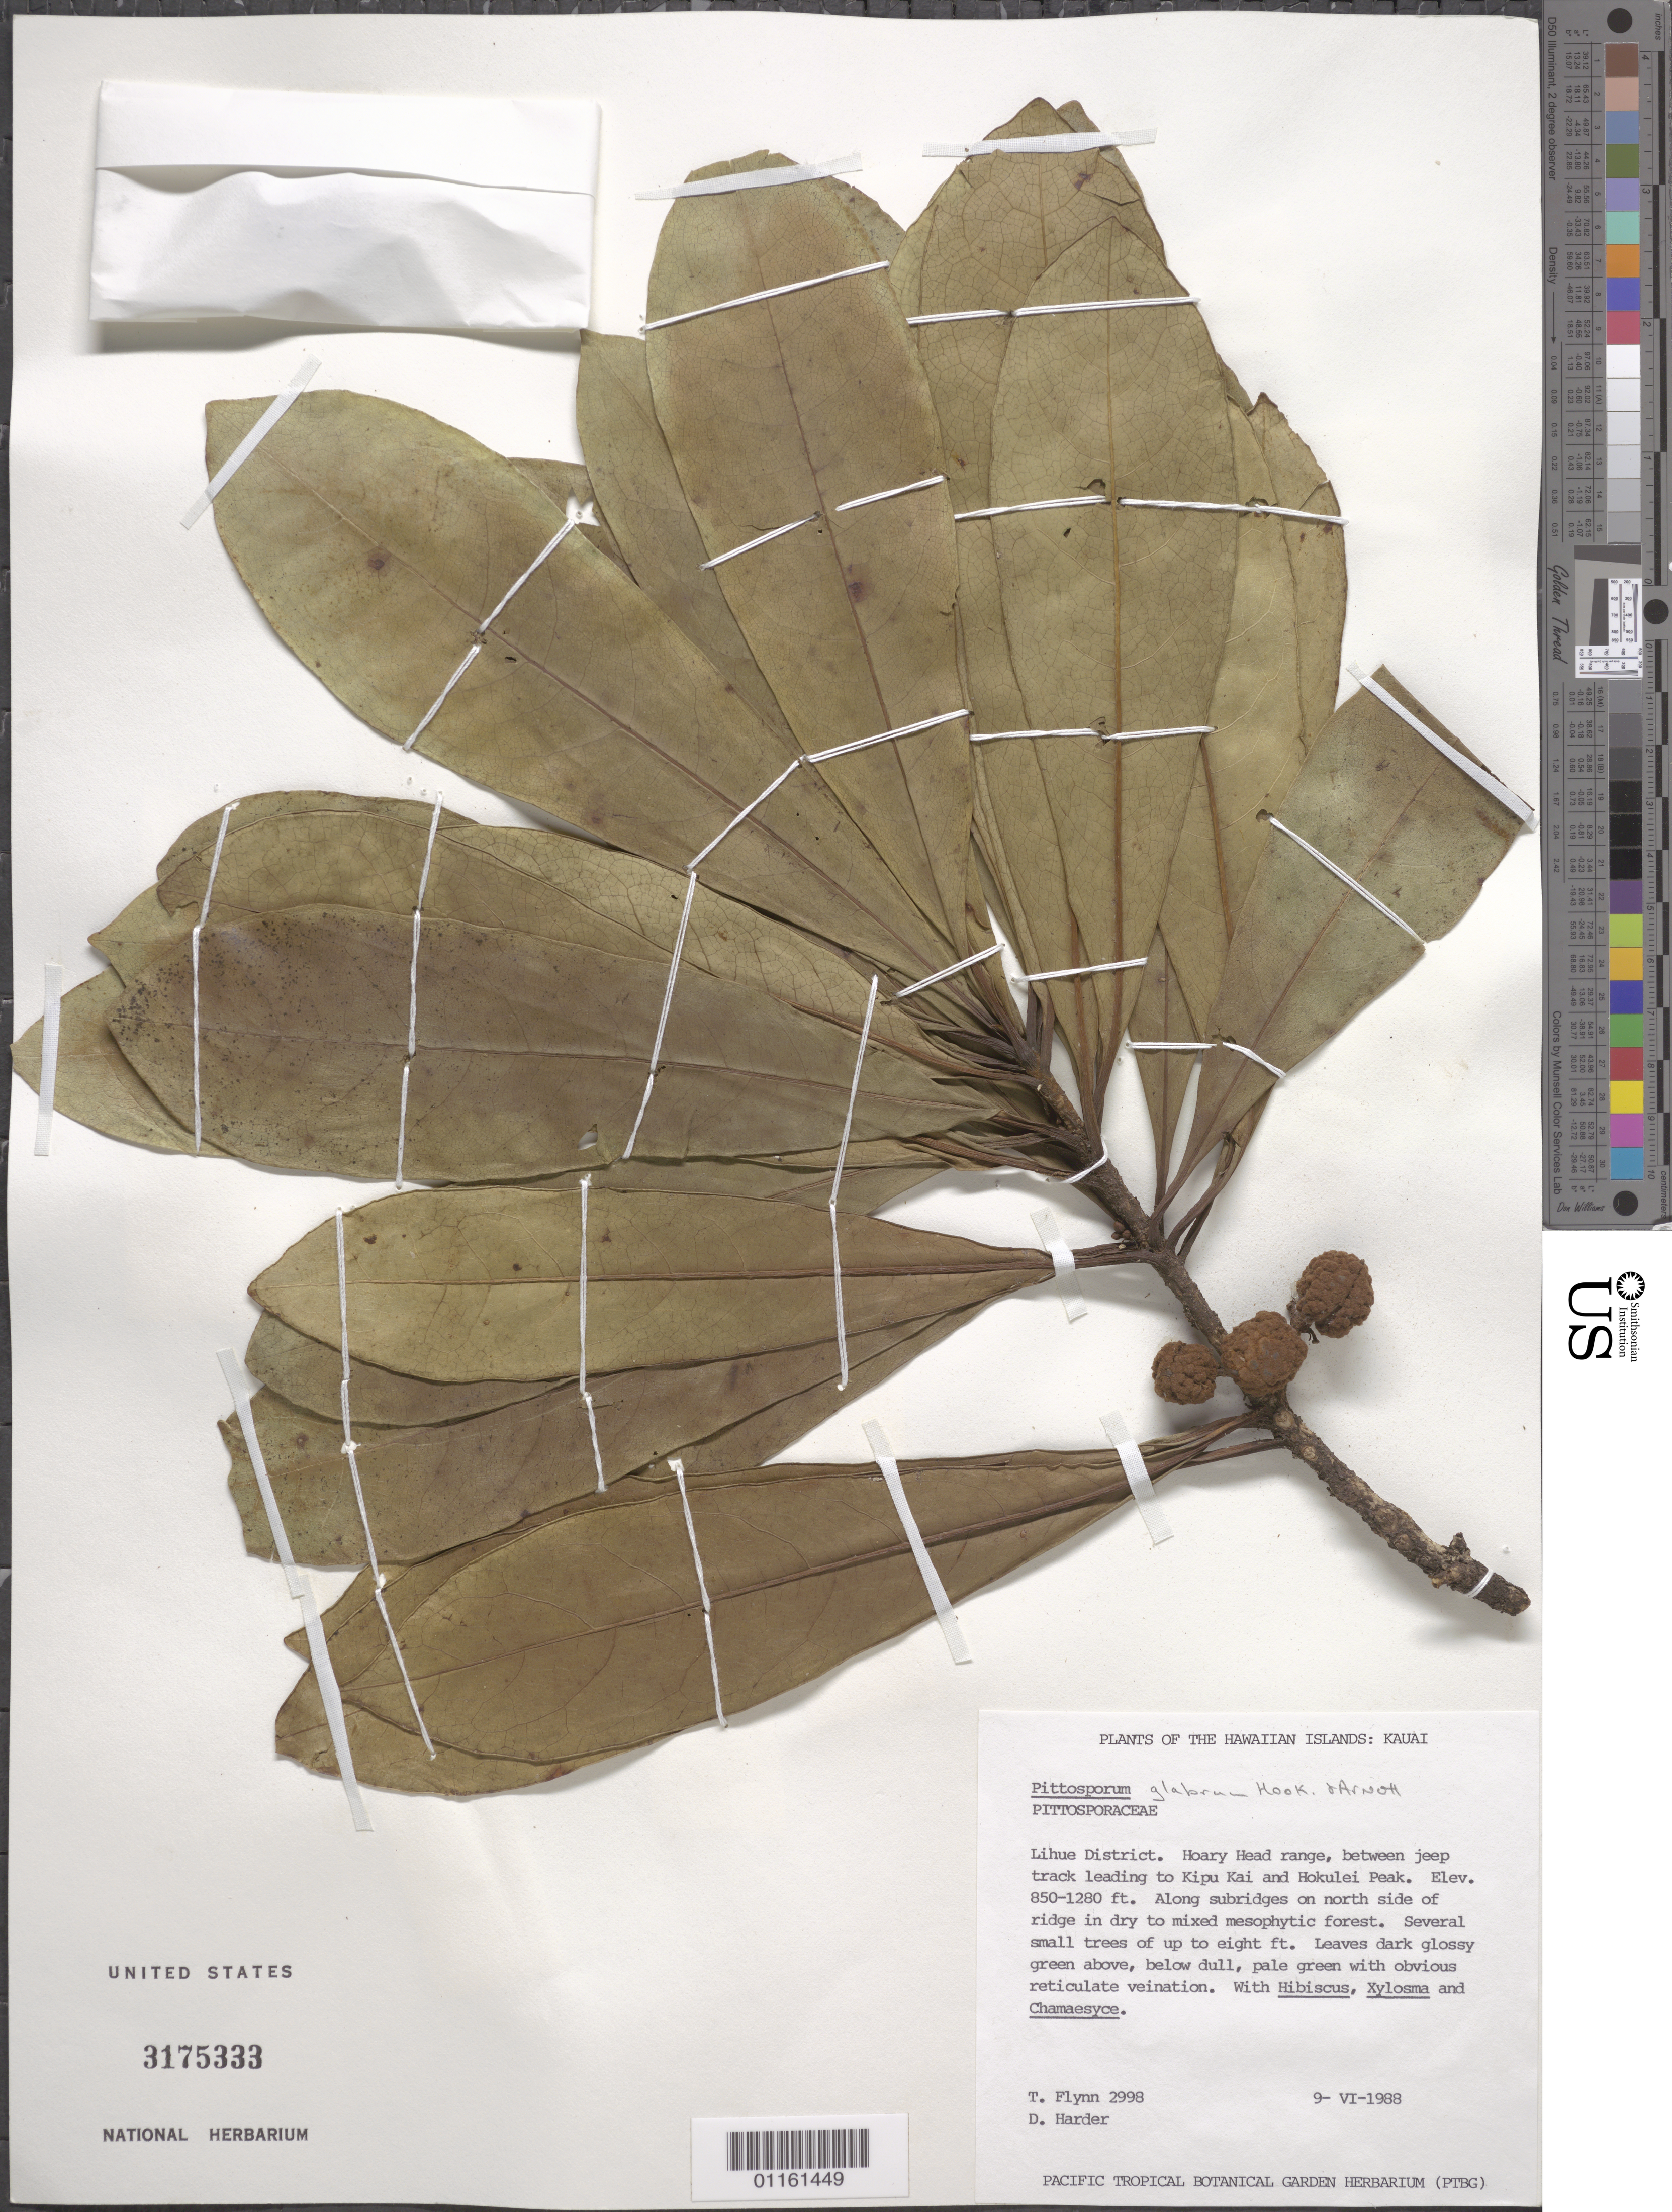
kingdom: Plantae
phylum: Tracheophyta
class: Magnoliopsida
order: Apiales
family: Pittosporaceae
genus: Pittosporum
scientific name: Pittosporum glabrum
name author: Hook. & Arn.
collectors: T. W. Flynn & D. Harder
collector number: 2998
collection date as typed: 9 Jun 1988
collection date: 1988-06-09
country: United States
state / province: Hawaii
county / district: Kauai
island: Kaua'i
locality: Lihue District. Hoary Head range, between jeep track leading to Kipu Kai and Hokulei Peak.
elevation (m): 259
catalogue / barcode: US 3175333